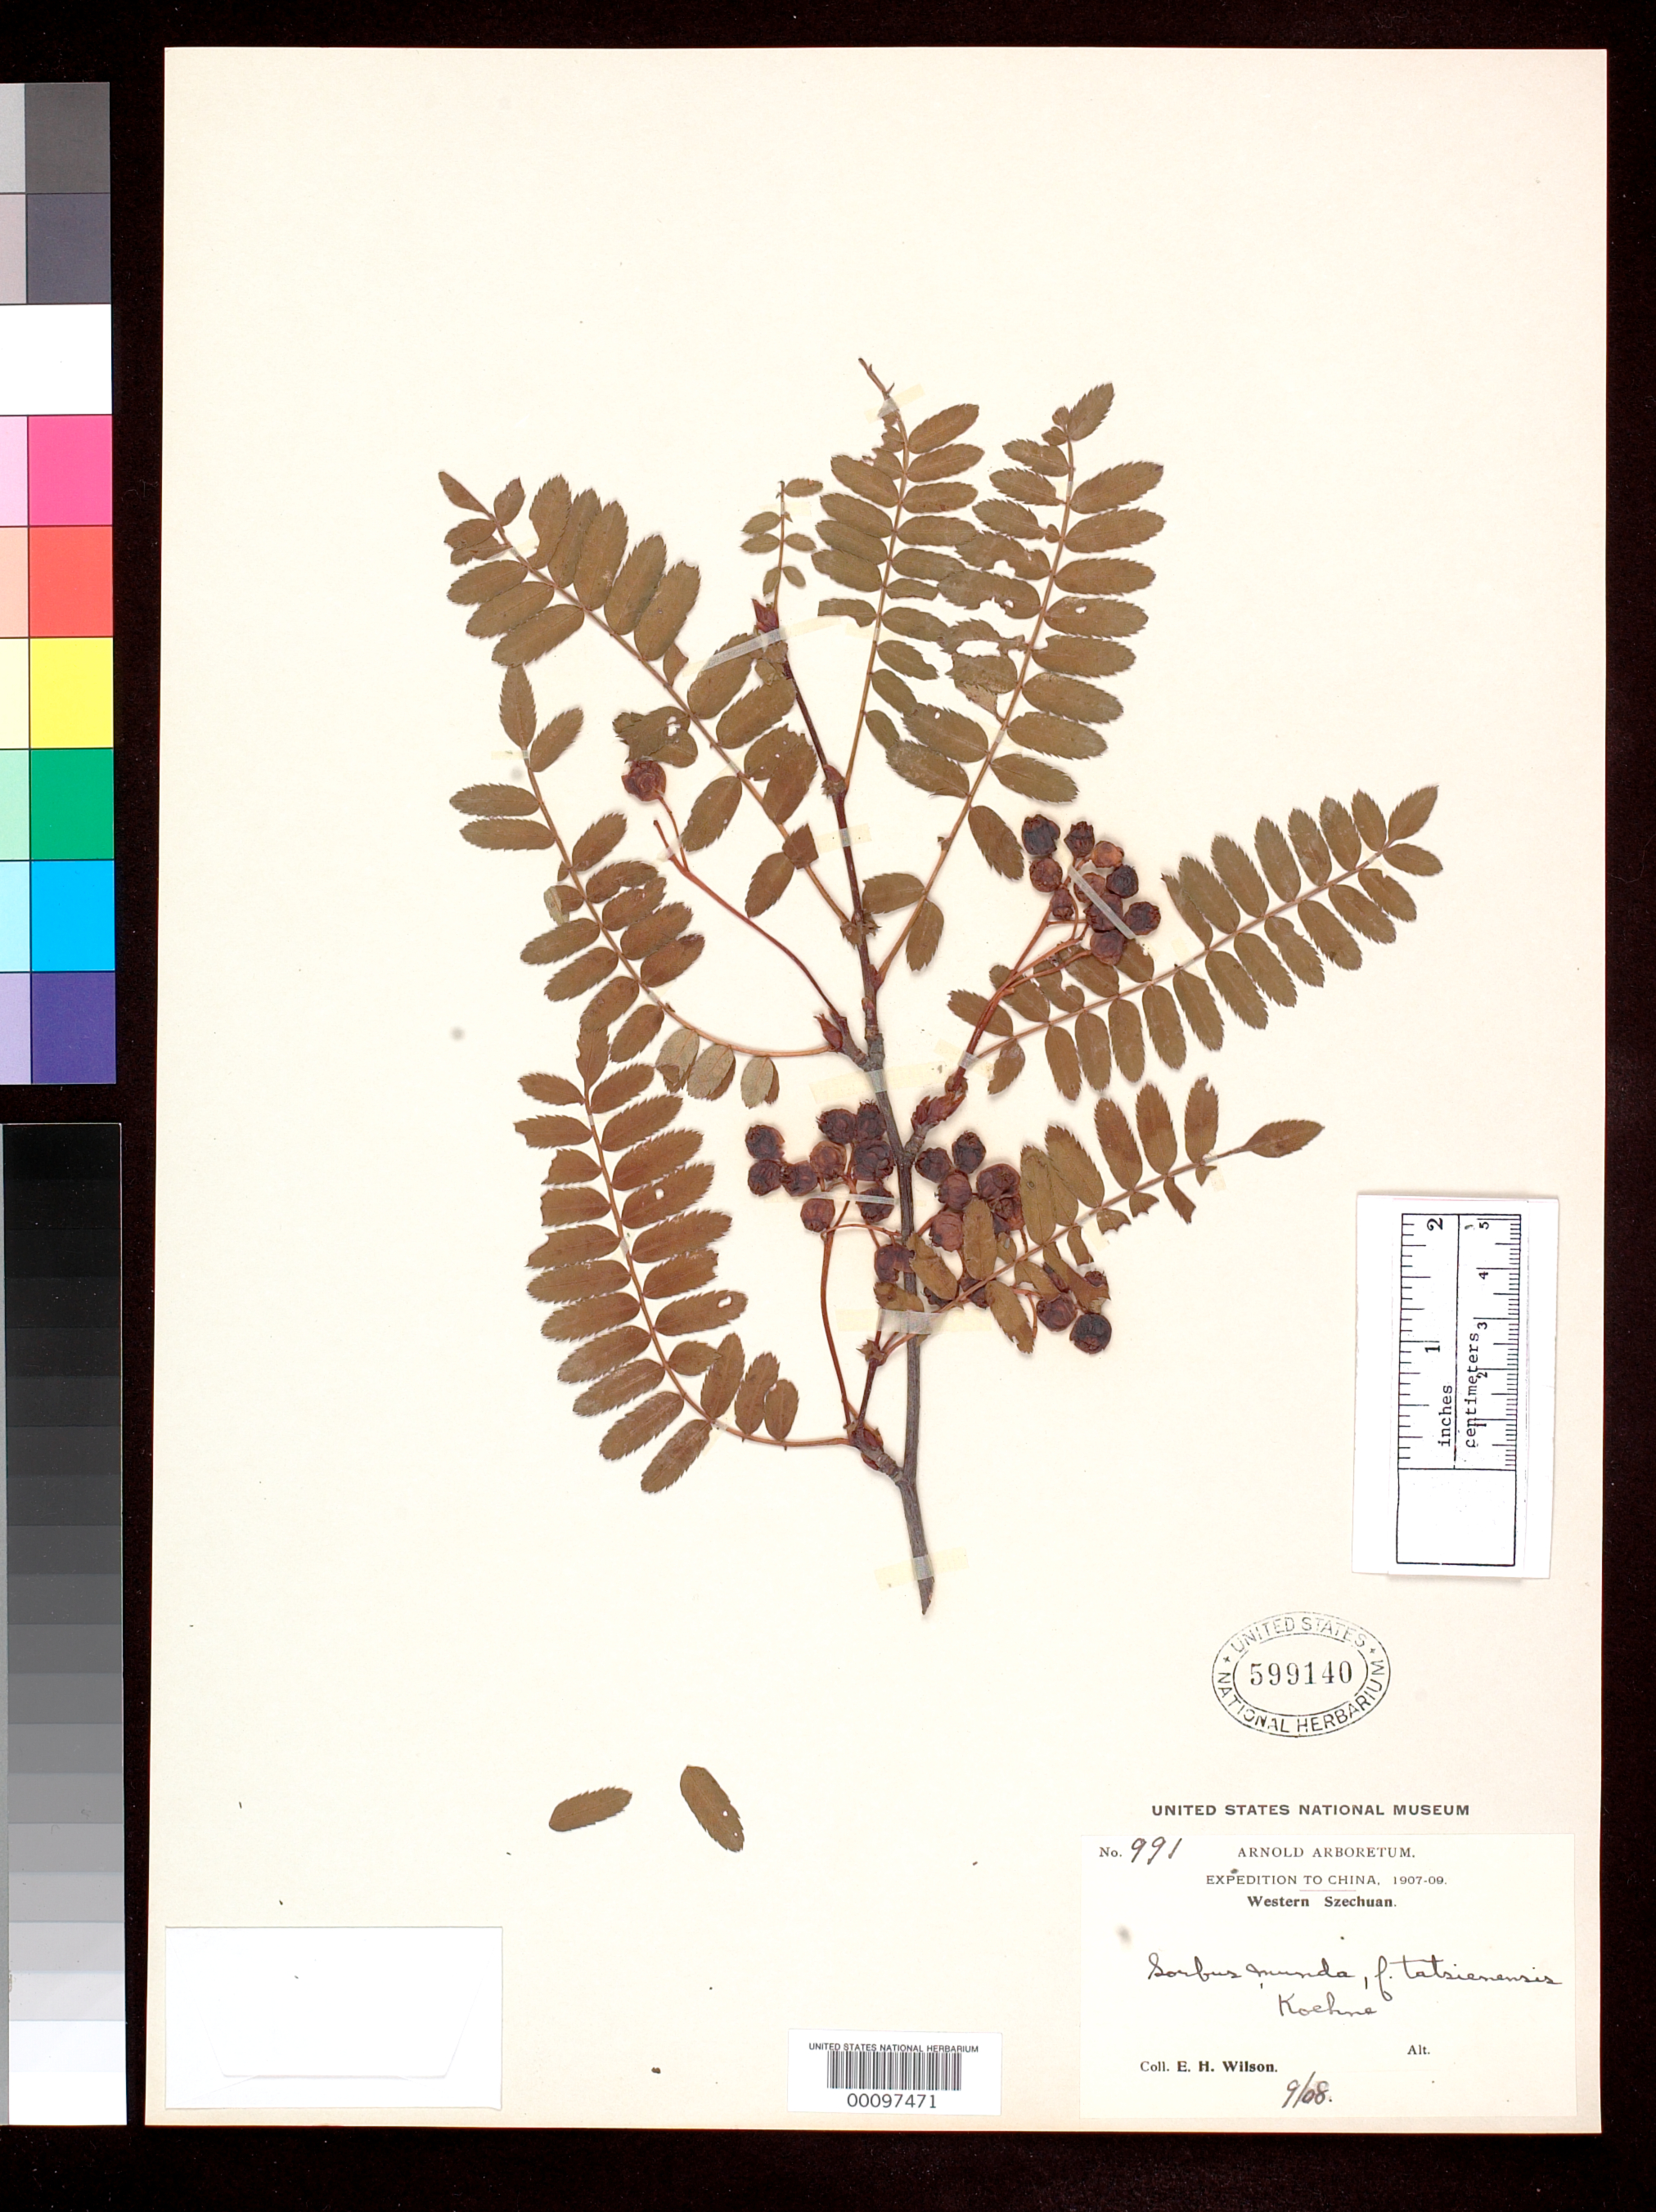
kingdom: Plantae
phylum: Tracheophyta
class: Magnoliopsida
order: Rosales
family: Rosaceae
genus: Sorbus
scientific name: Sorbus munda f. tatsienensis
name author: Koehne in Sarg.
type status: Isotype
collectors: E. H. Wilson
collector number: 991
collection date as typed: Sep 1908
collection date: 1908-09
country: China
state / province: Sichuan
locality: Tachien-lu.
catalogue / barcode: US 599140